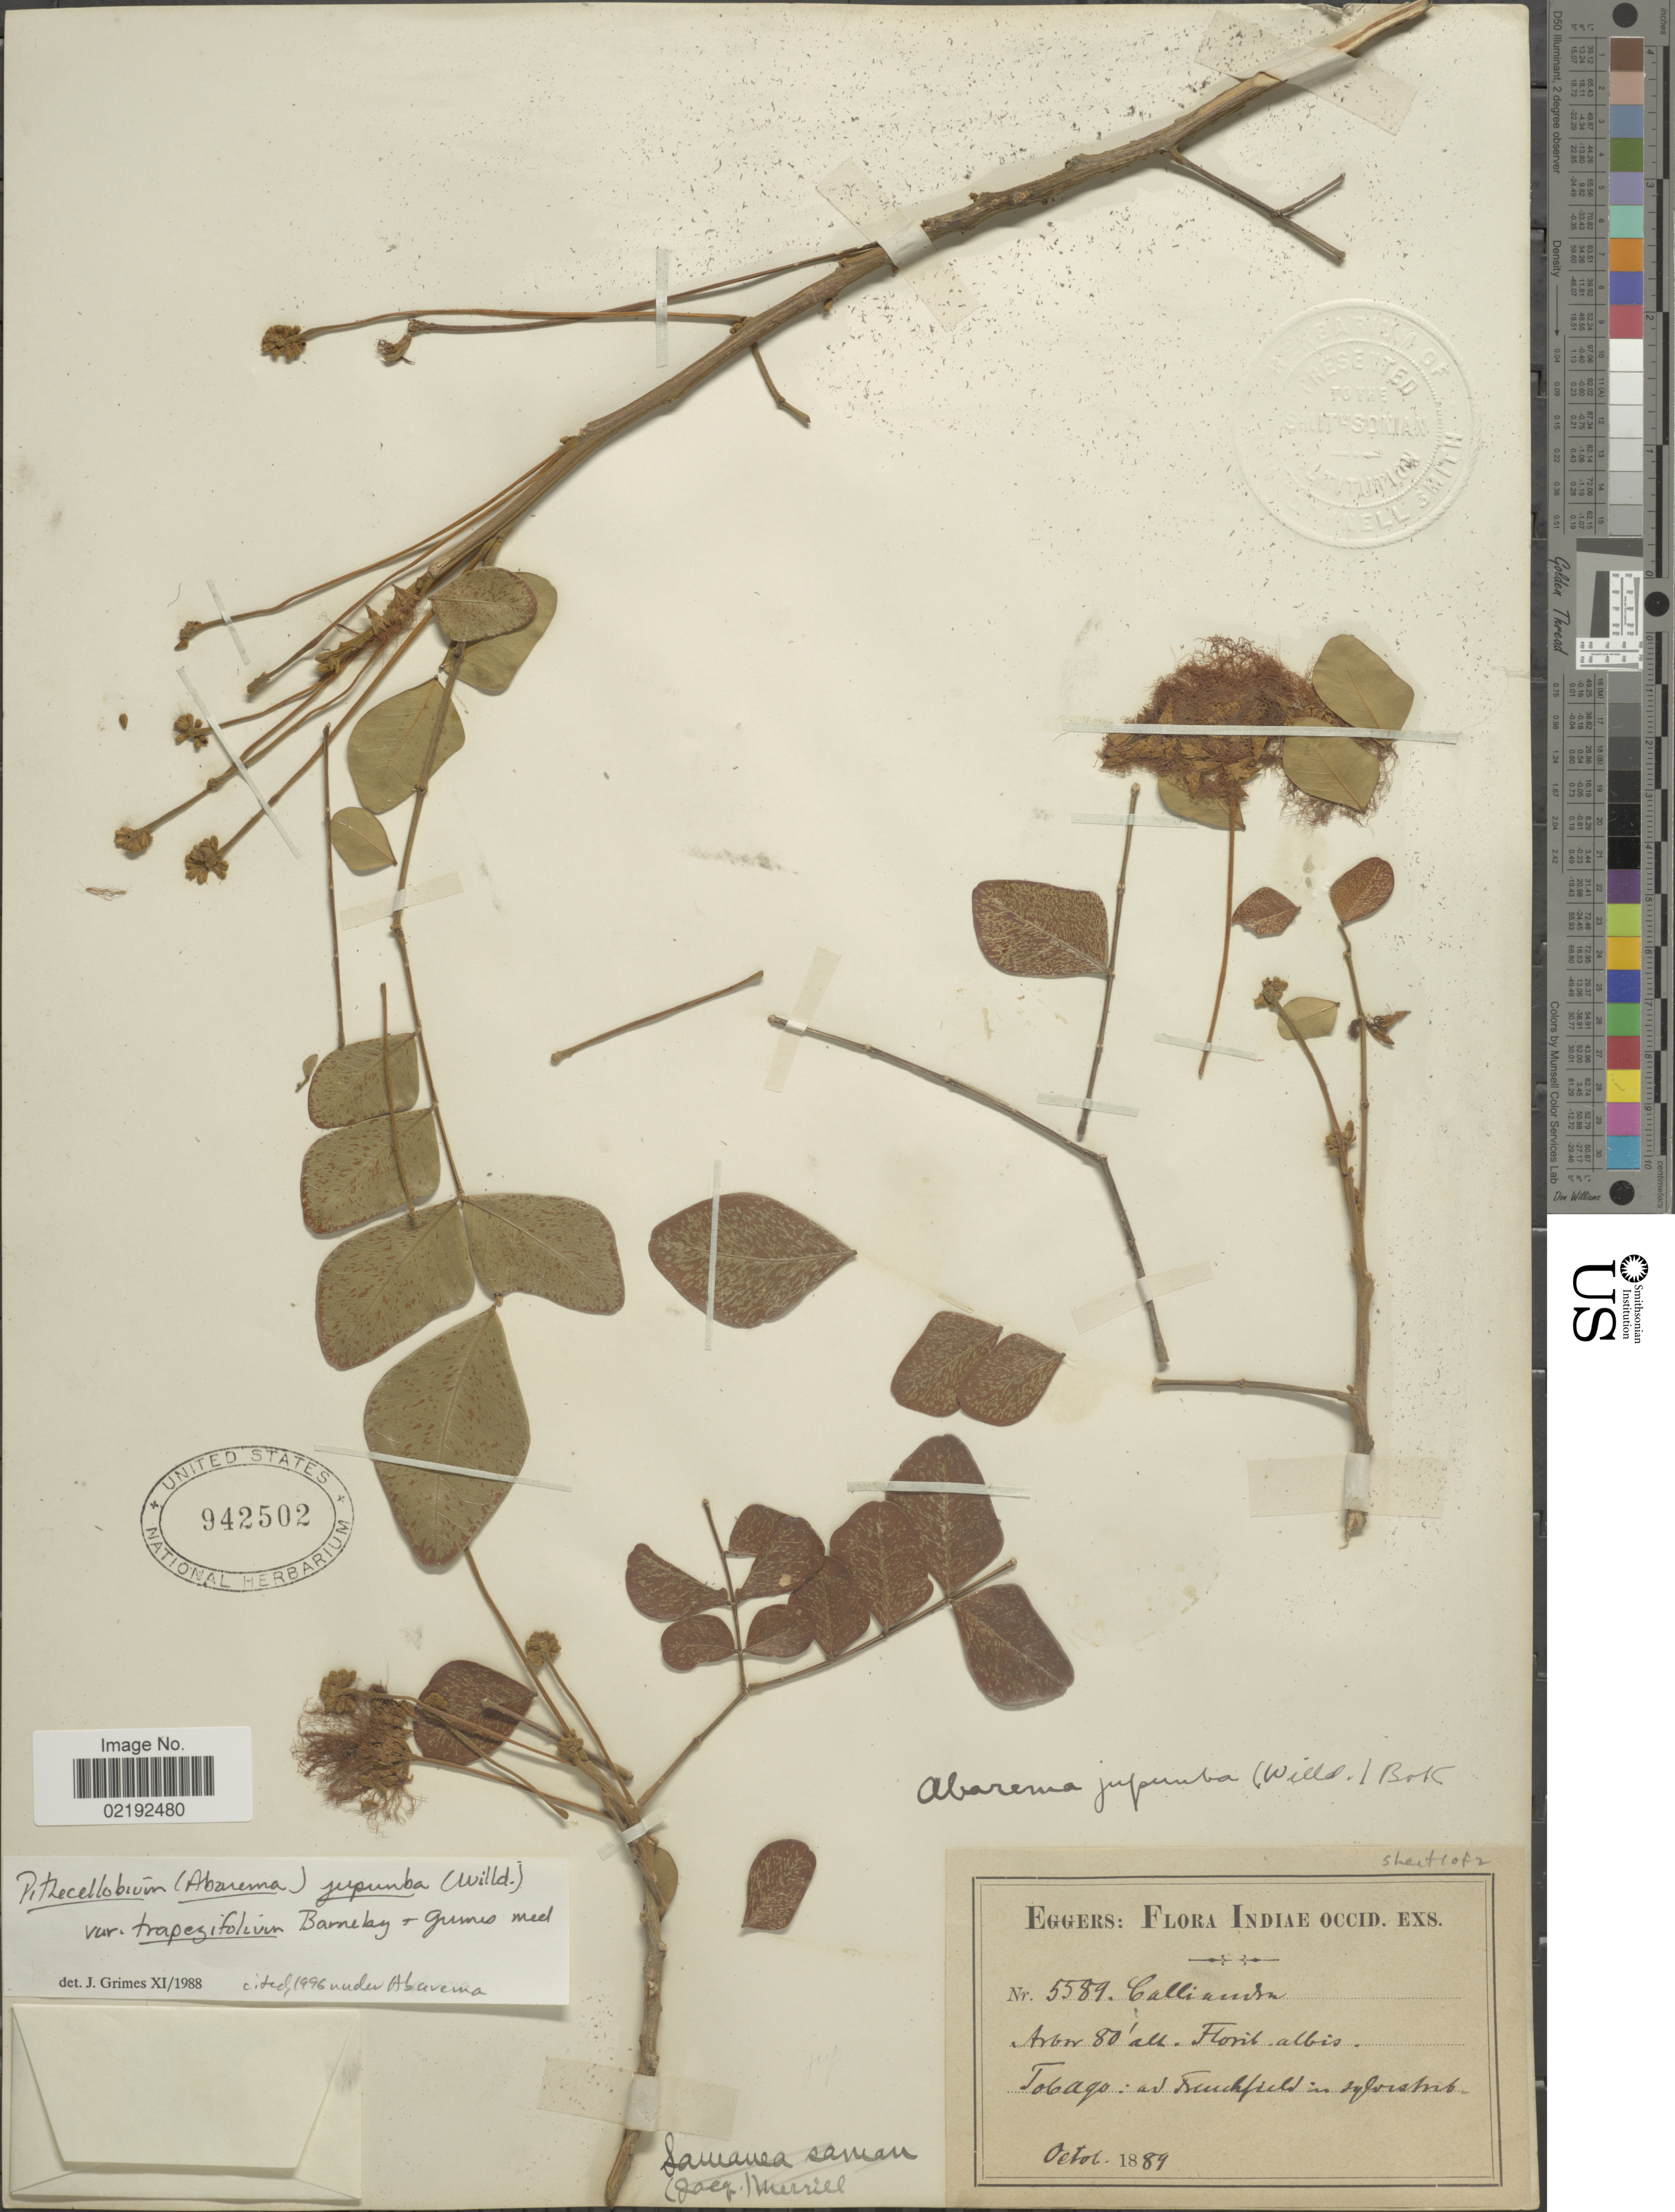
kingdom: Plantae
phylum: Tracheophyta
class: Magnoliopsida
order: Fabales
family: Fabaceae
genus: Jupunba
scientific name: Jupunba trapezifolia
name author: (Vahl) Moldenke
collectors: -. Eggers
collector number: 5589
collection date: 1889-10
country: Trinidad and Tobago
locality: Indiae Occid., Tobago, ad Frenchfield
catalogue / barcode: US 942502